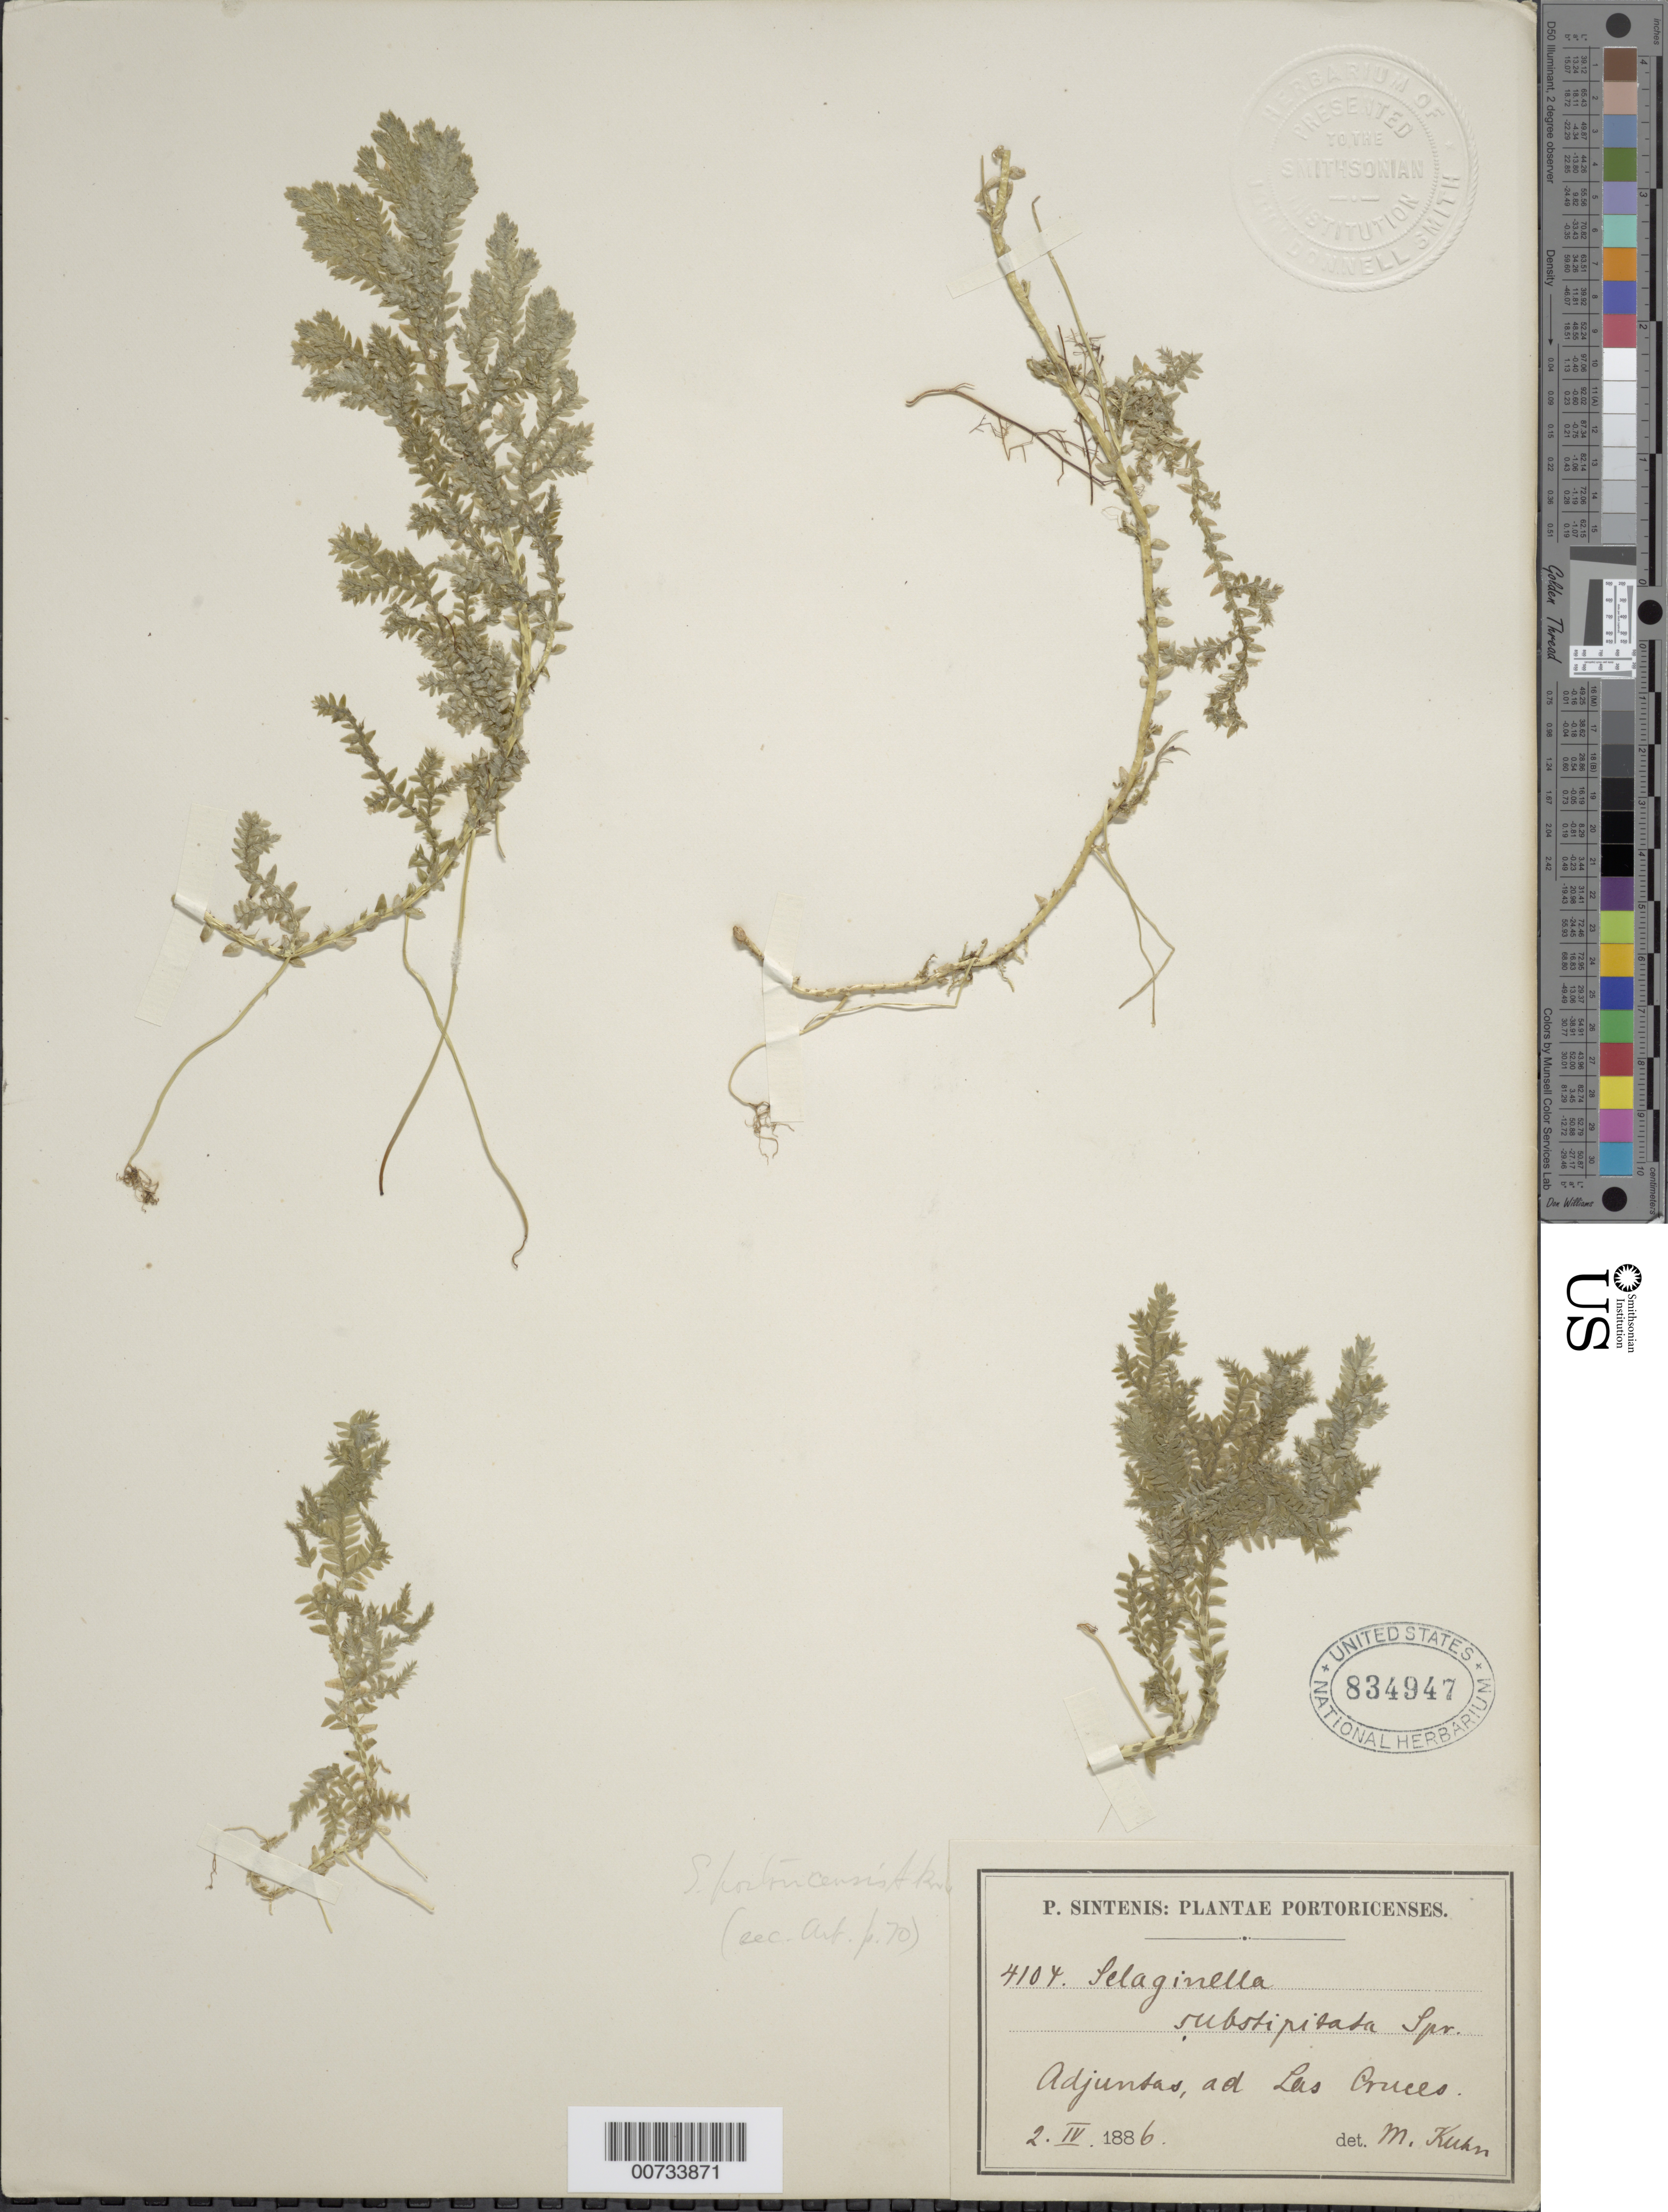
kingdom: Plantae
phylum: Tracheophyta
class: Lycopodiopsida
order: Selaginellales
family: Selaginellaceae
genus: Selaginella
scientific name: Selaginella substipitata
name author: Spring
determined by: Kuhn, D. M.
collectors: P. Sintenis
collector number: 4104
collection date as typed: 02 Apr 1886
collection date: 1886-04-02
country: Puerto Rico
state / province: Adjuntas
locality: Cerro Garzas? [Adjuntas, ad La Garzas]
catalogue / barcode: US 834947